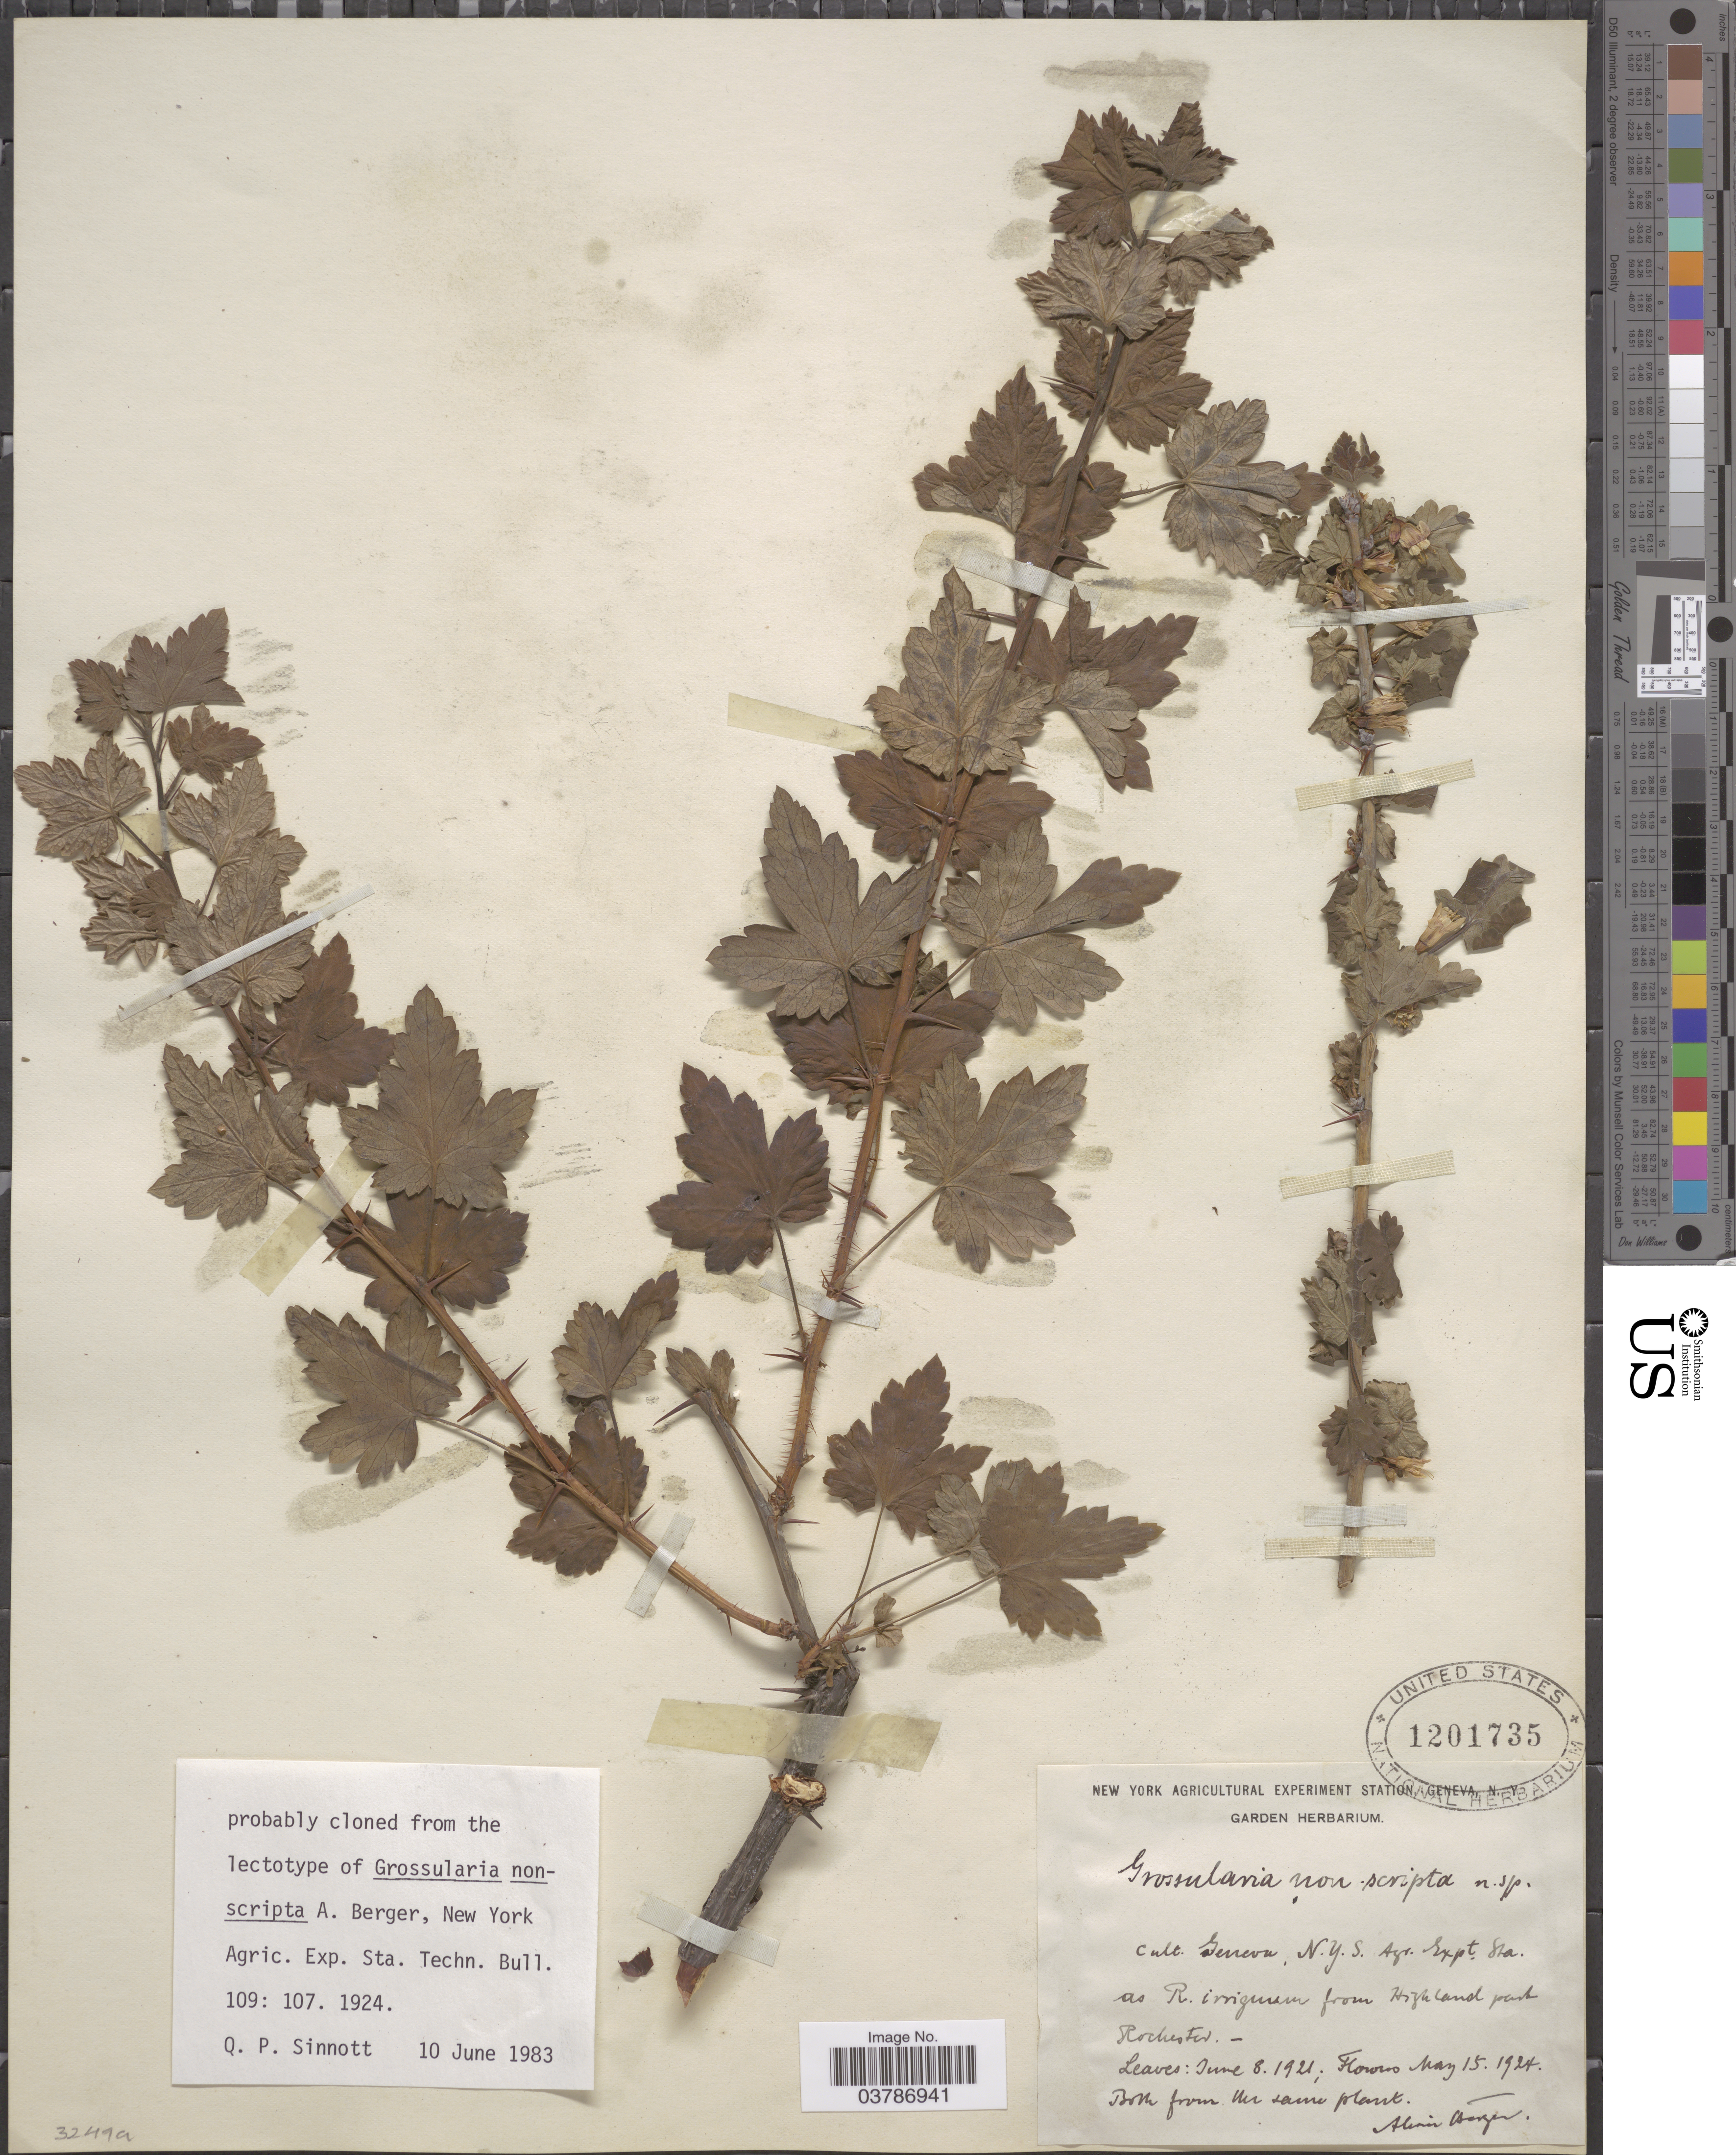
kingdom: Plantae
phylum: Tracheophyta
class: Magnoliopsida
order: Saxifragales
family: Grossulariaceae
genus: Ribes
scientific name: Ribes oxyacanthoides var. irriguum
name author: (Douglas) Jancz.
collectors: A. Berger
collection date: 1921-06-08/1924-05-15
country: United States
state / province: New York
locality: Geneva, N.Y.S. Agr. Expt. Sta.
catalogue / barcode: US 1201735